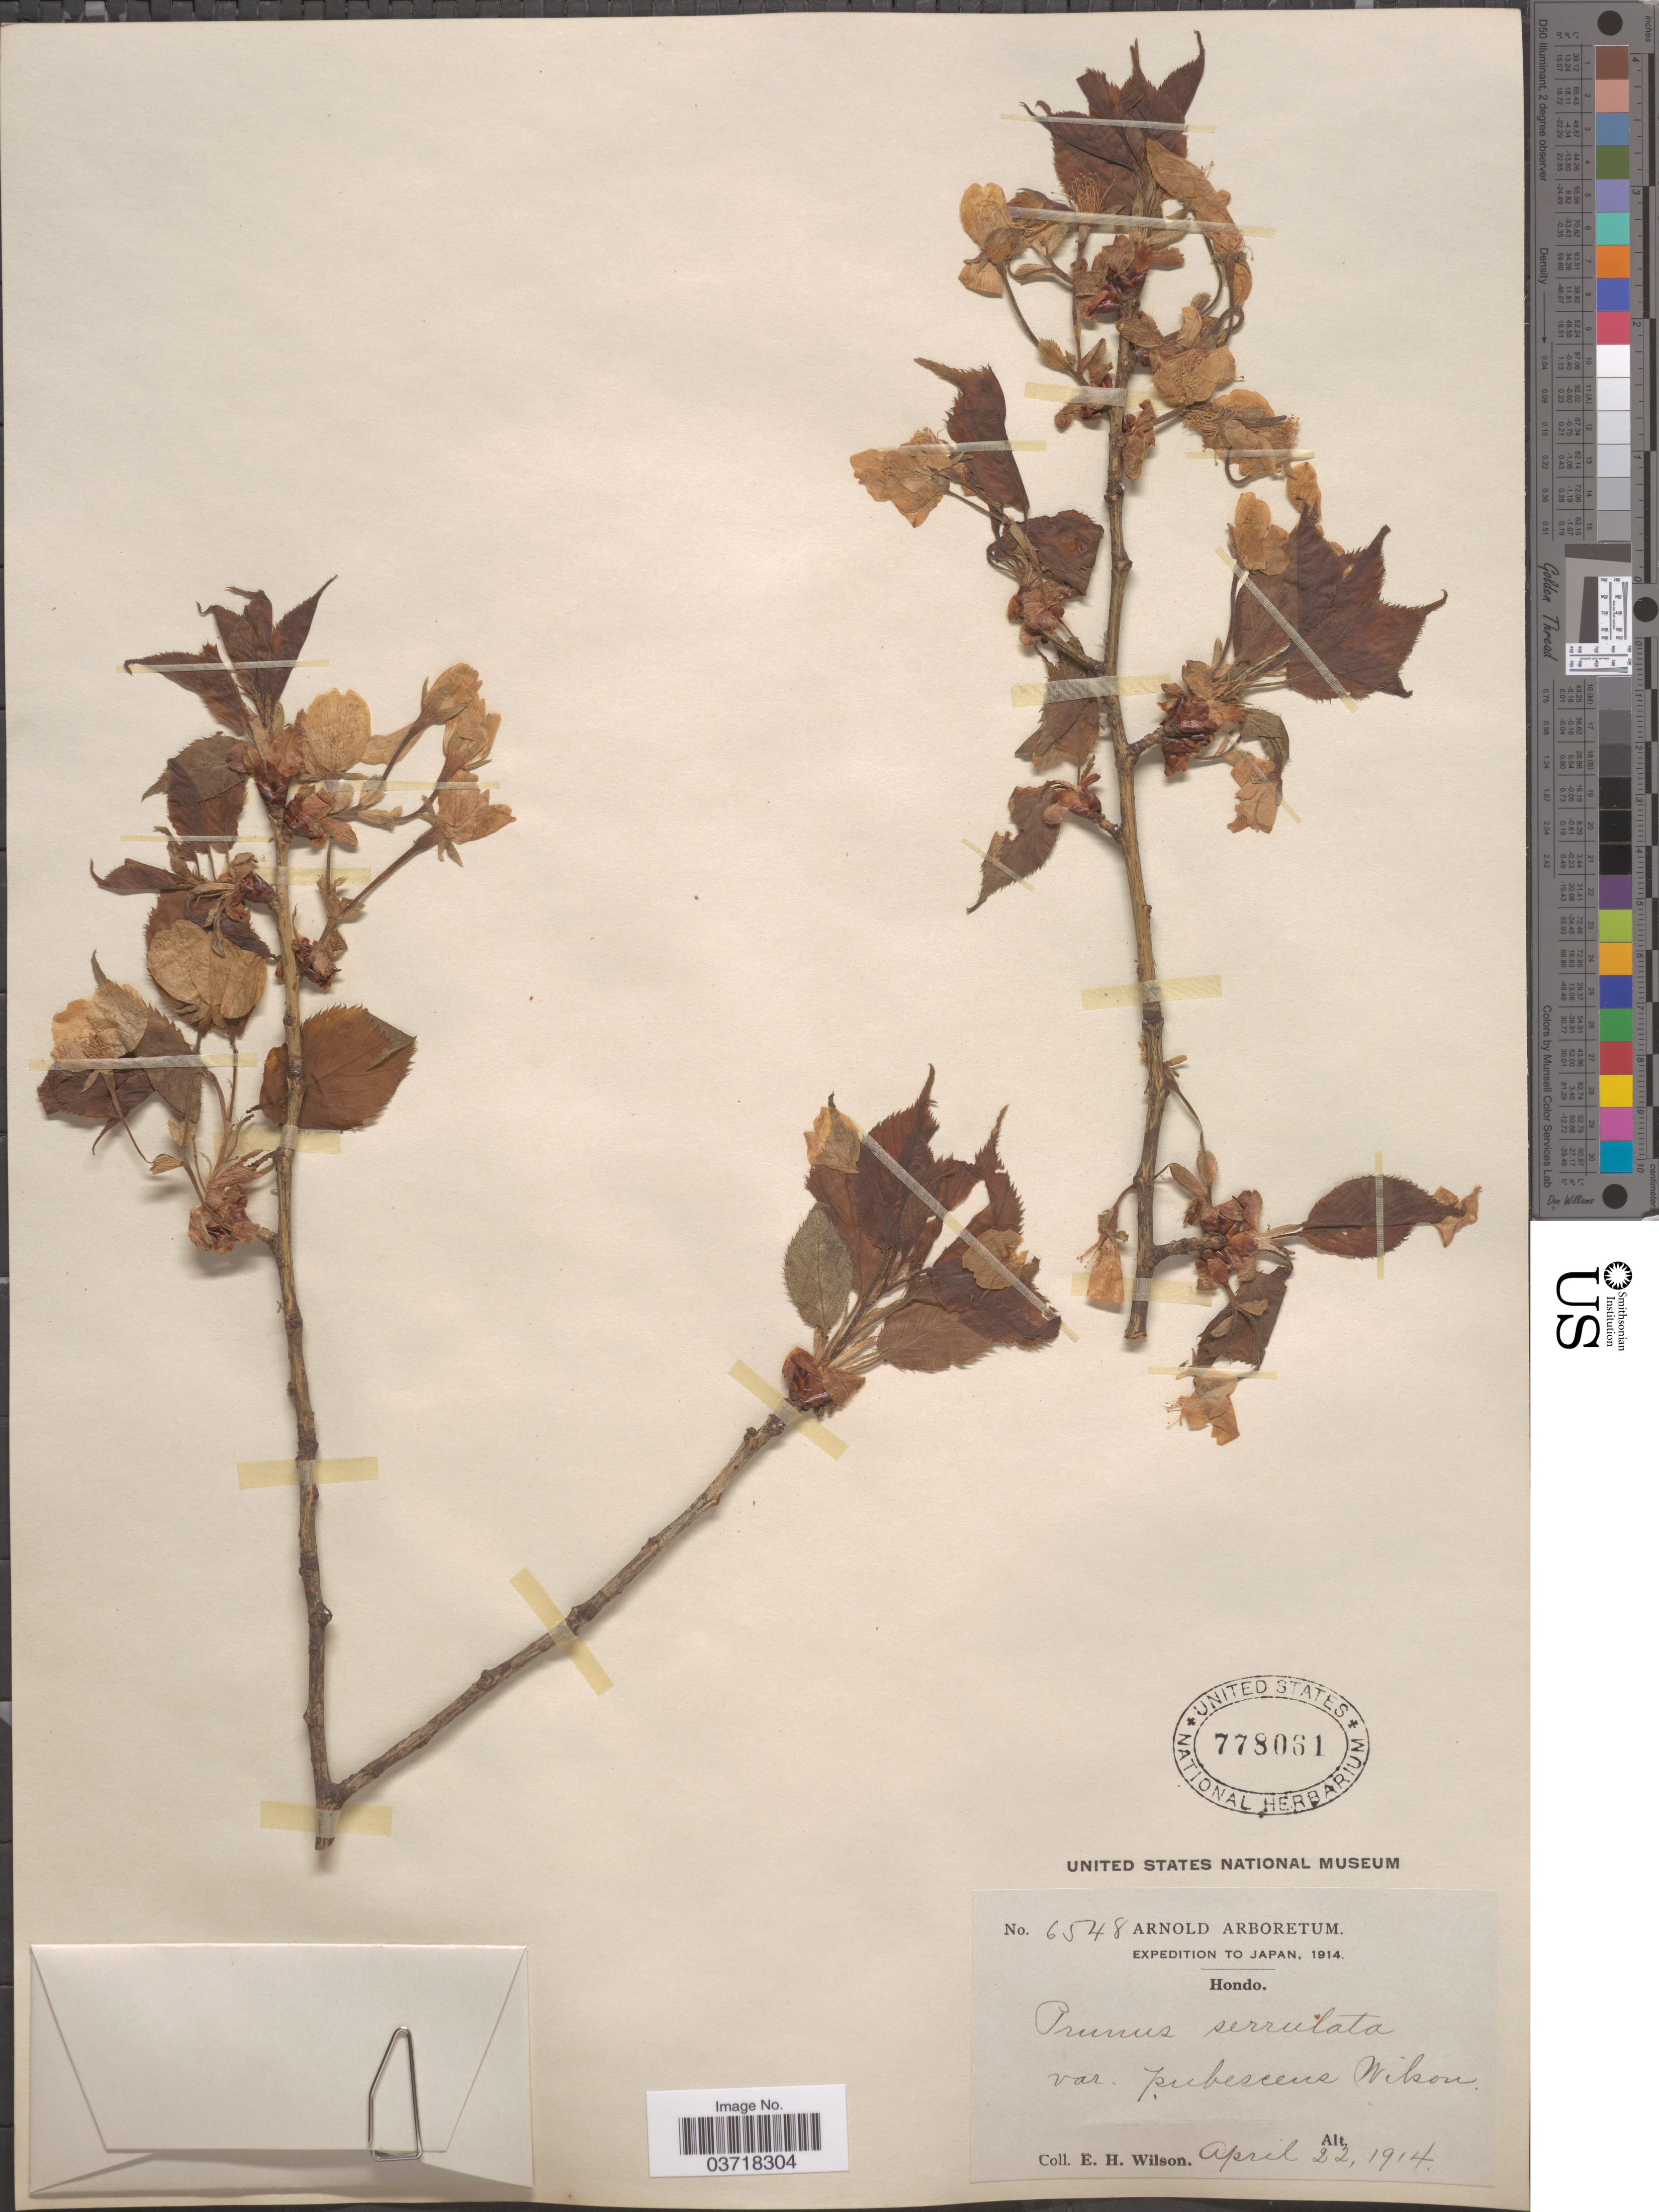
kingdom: Plantae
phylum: Tracheophyta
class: Magnoliopsida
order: Rosales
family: Rosaceae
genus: Prunus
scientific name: Prunus serrulata var. pubescens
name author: (Makino) Nakai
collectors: E. Wilson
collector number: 6548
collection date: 1914-04-22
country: Japan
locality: Hondo.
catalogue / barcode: US 778061